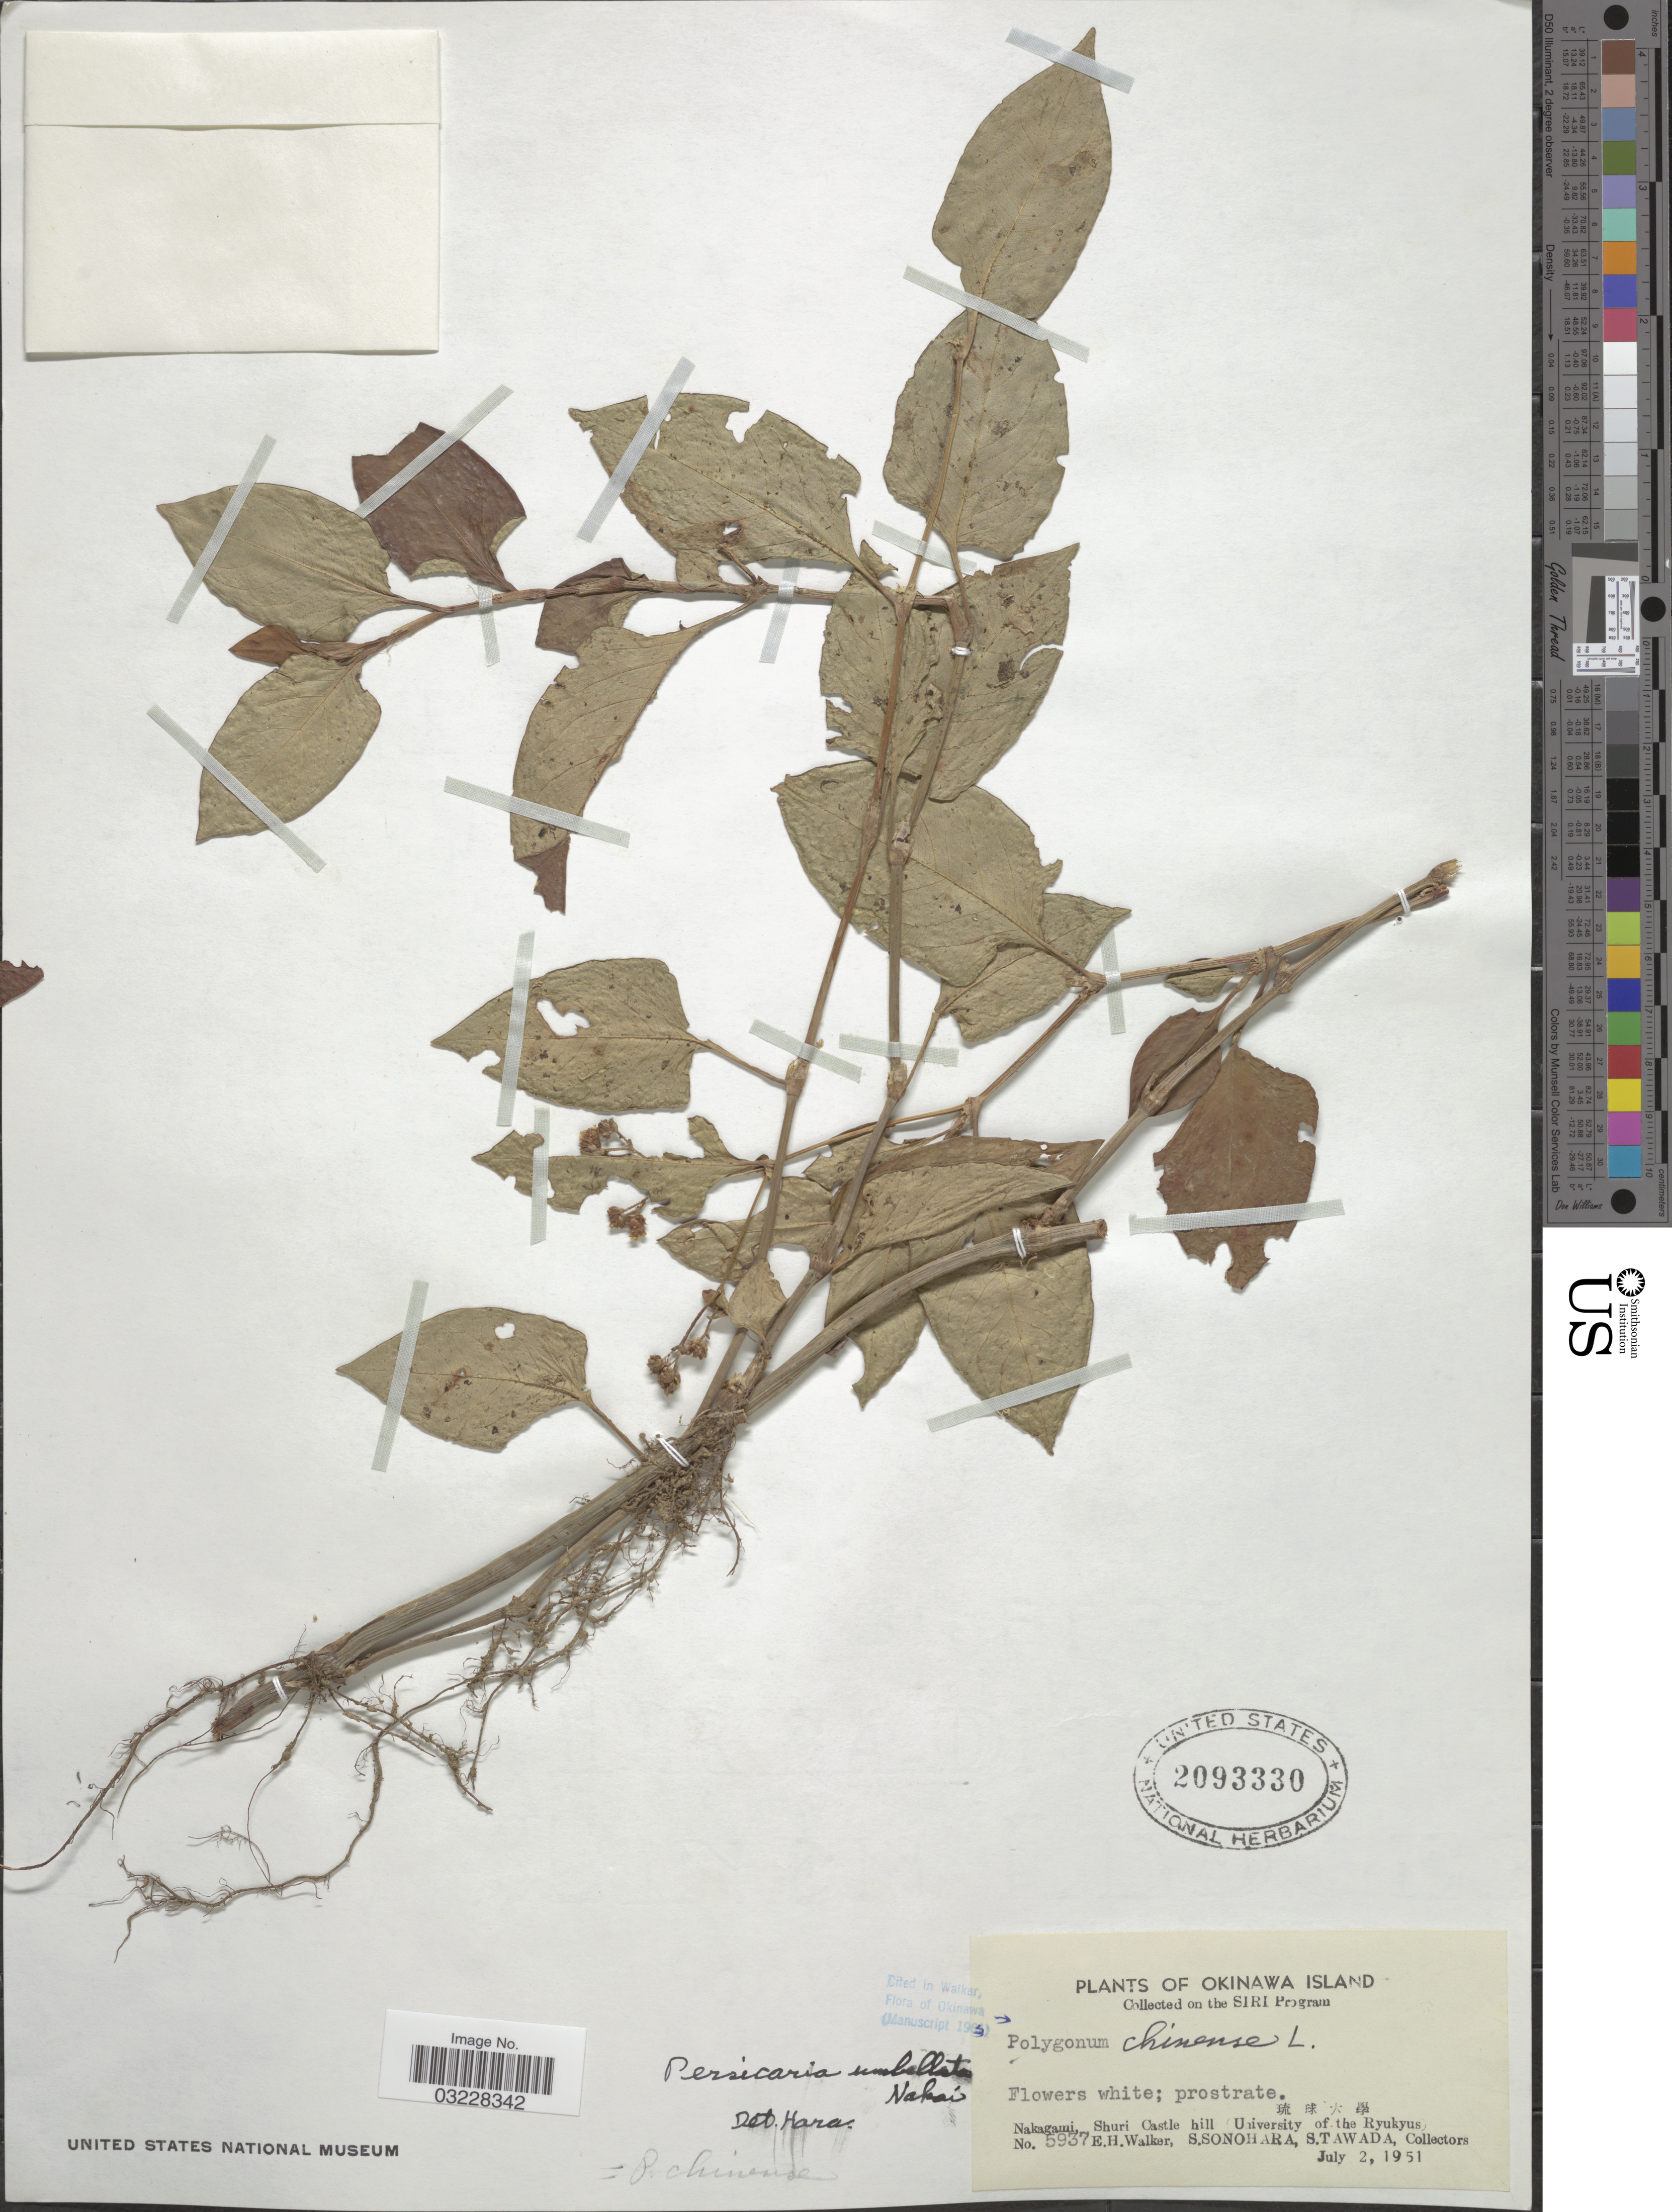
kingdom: Plantae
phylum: Tracheophyta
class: Magnoliopsida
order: Caryophyllales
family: Polygonaceae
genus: Polygonum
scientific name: Polygonum chinense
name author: L.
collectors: E. H. Walker, S. Sonohara & S. Tawada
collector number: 5937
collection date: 1951-07-02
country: Japan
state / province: Okinawa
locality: Okinawa Island. Nakagami, Shuri Castle hill. University of the Ryukyus.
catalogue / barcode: US 2093330